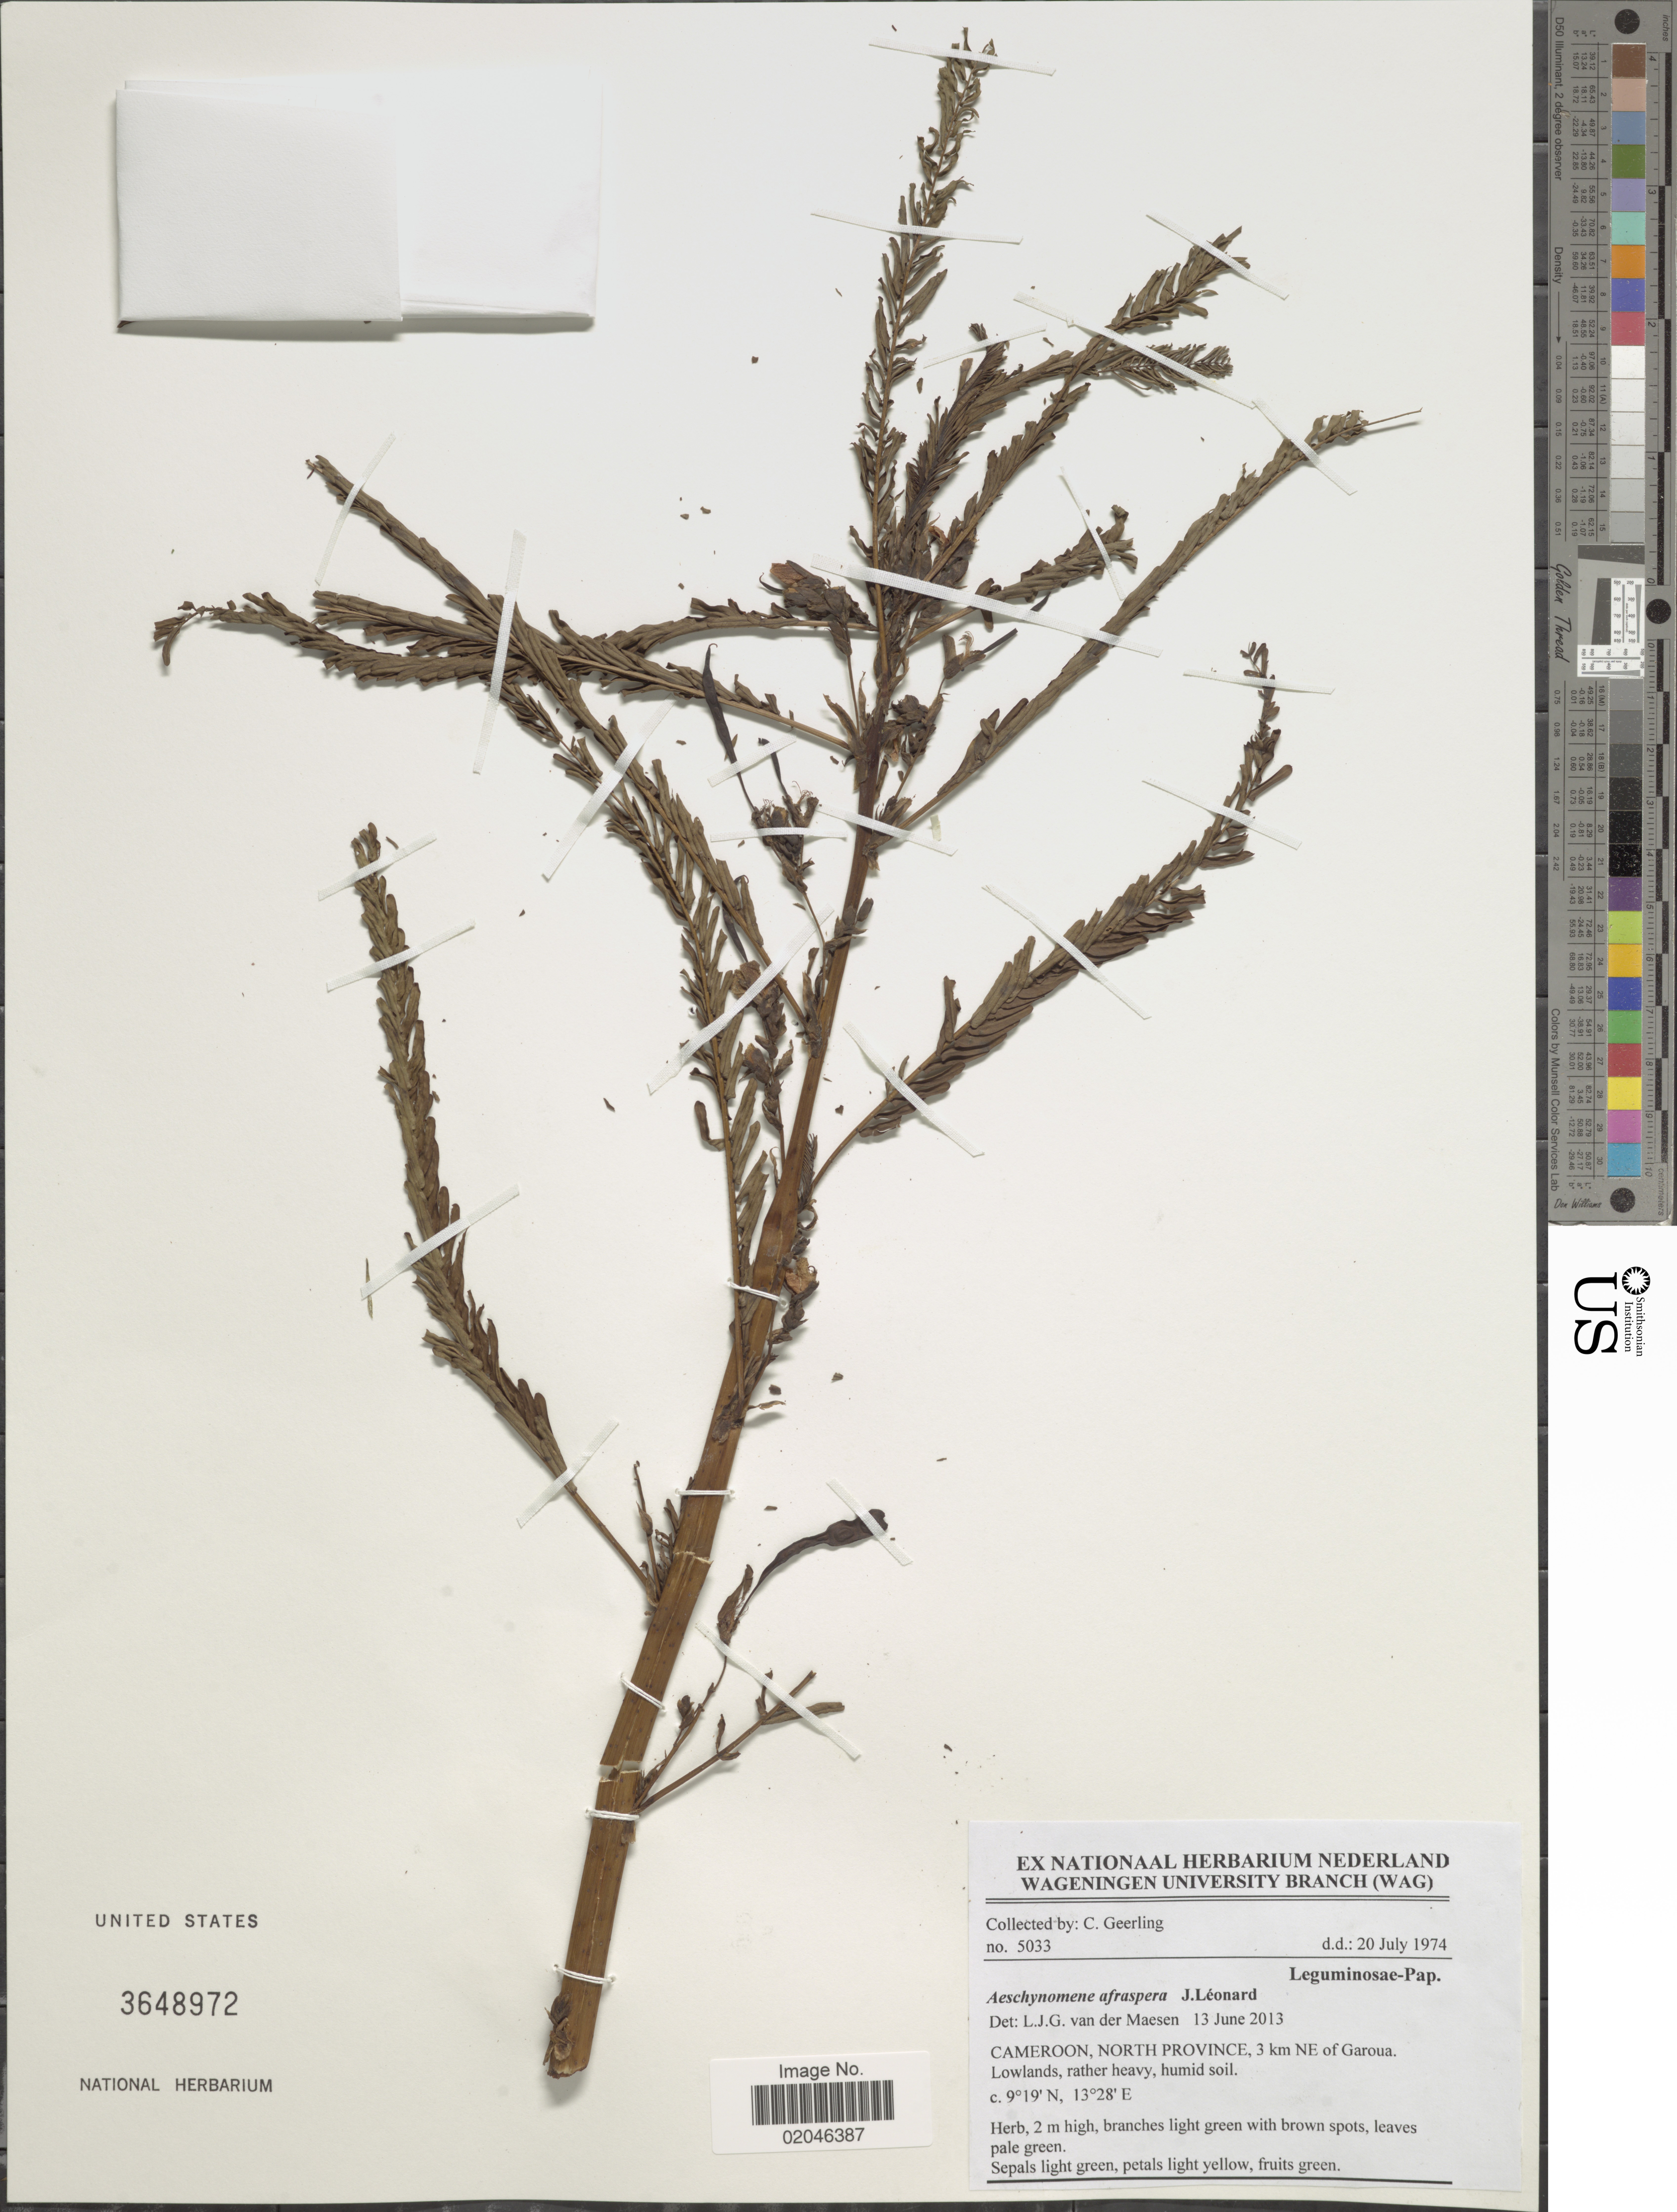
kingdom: Plantae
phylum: Tracheophyta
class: Magnoliopsida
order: Fabales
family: Fabaceae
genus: Aeschynomene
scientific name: Aeschynomene afraspera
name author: J. Léonard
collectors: C. Geerling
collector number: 5033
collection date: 1974-07-20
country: Cameroon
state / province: Nord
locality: North Province, 3 km NE of Garoua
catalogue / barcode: US 3648972